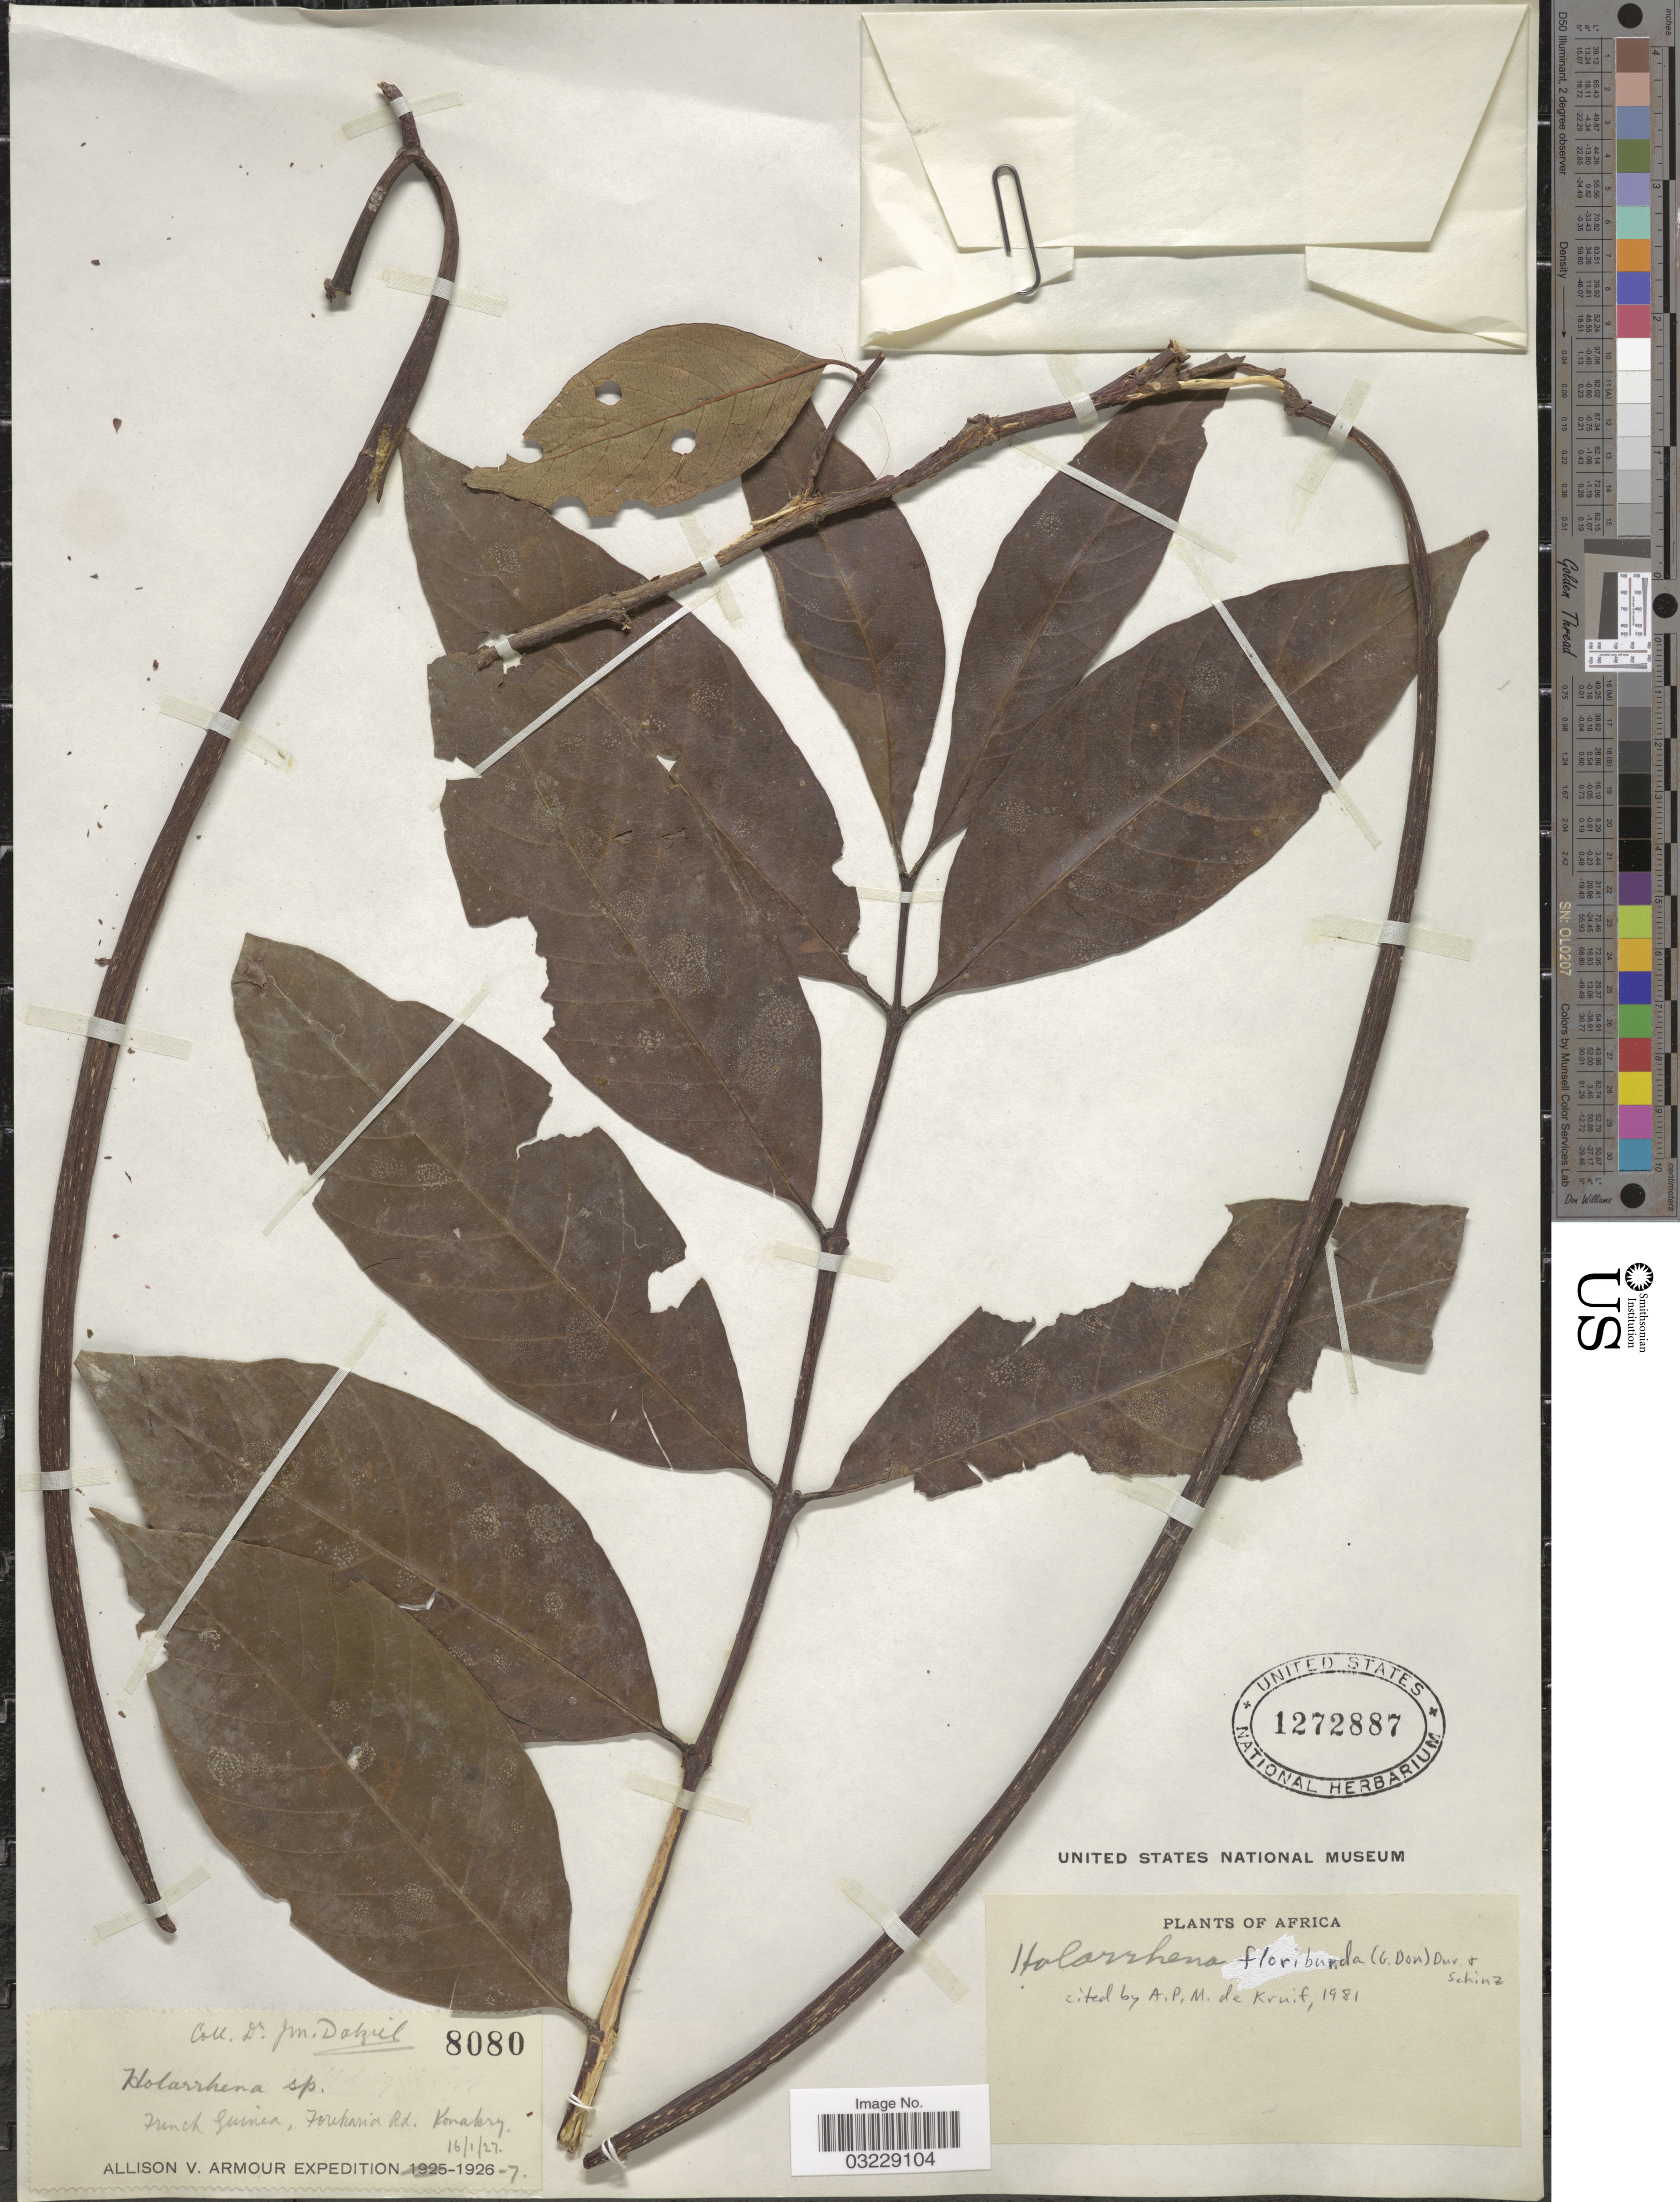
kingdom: Plantae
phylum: Tracheophyta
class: Magnoliopsida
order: Gentianales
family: Apocynaceae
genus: Holarrhena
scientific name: Holarrhena floribunda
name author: (G. Don) Durand & Schinz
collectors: J. Dalziel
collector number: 8080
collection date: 1927-01-16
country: Guinea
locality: Forekaria Rd. Konakry.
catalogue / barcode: US 1272887